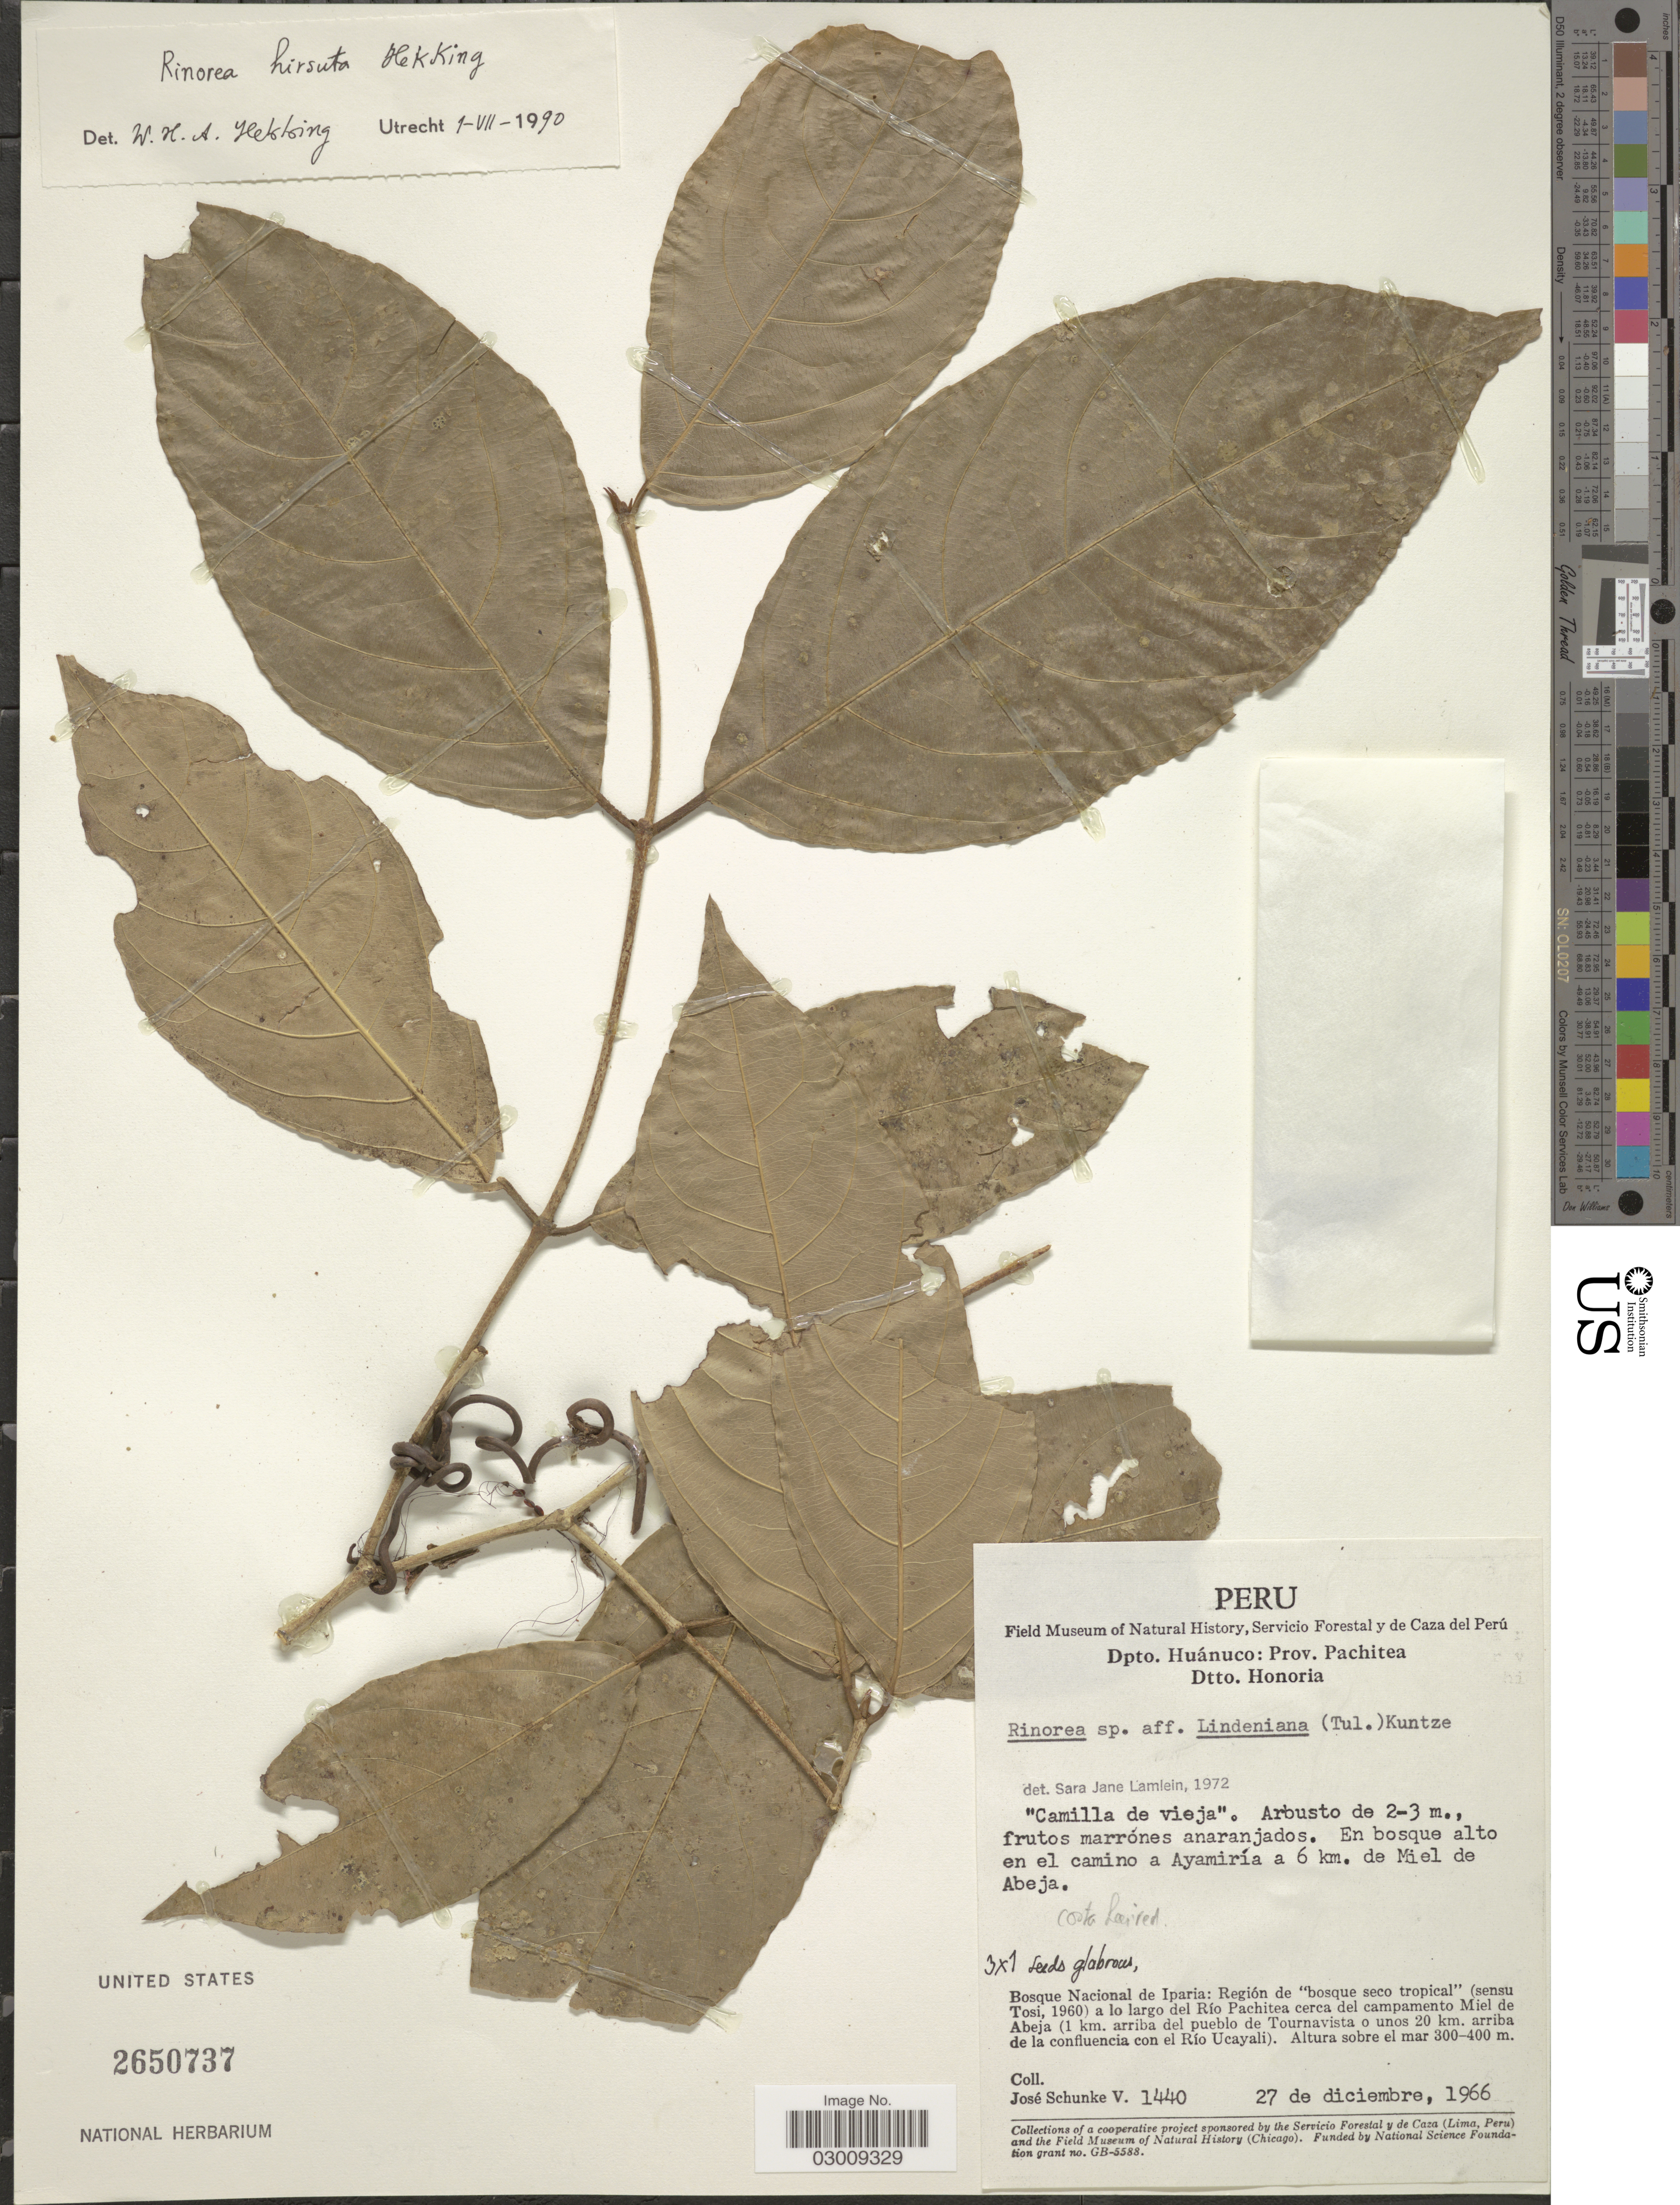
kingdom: Plantae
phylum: Tracheophyta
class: Magnoliopsida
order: Malpighiales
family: Violaceae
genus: Rinorea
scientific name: Rinorea hirsuta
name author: Hekking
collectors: J. Schunke Vigo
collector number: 1440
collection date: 1966-12-27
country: Peru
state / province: Huánuco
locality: Dpto. Huánuco: Prov. Pachitea. Dtto. Honoria. En bosque alto en el camino a Ayamiría a 6 km. de Miel de Abeja. Bosque Nacional de Iparia: Región de "bosque seco tropical" a lo largo del Río Pachitea cerca del campamento Miel de Abeja (1 km. arriba del pueblo de Tournavista o unos 20 km. arriba de la confluencia con el Río Ucayali.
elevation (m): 300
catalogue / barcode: US 2650737